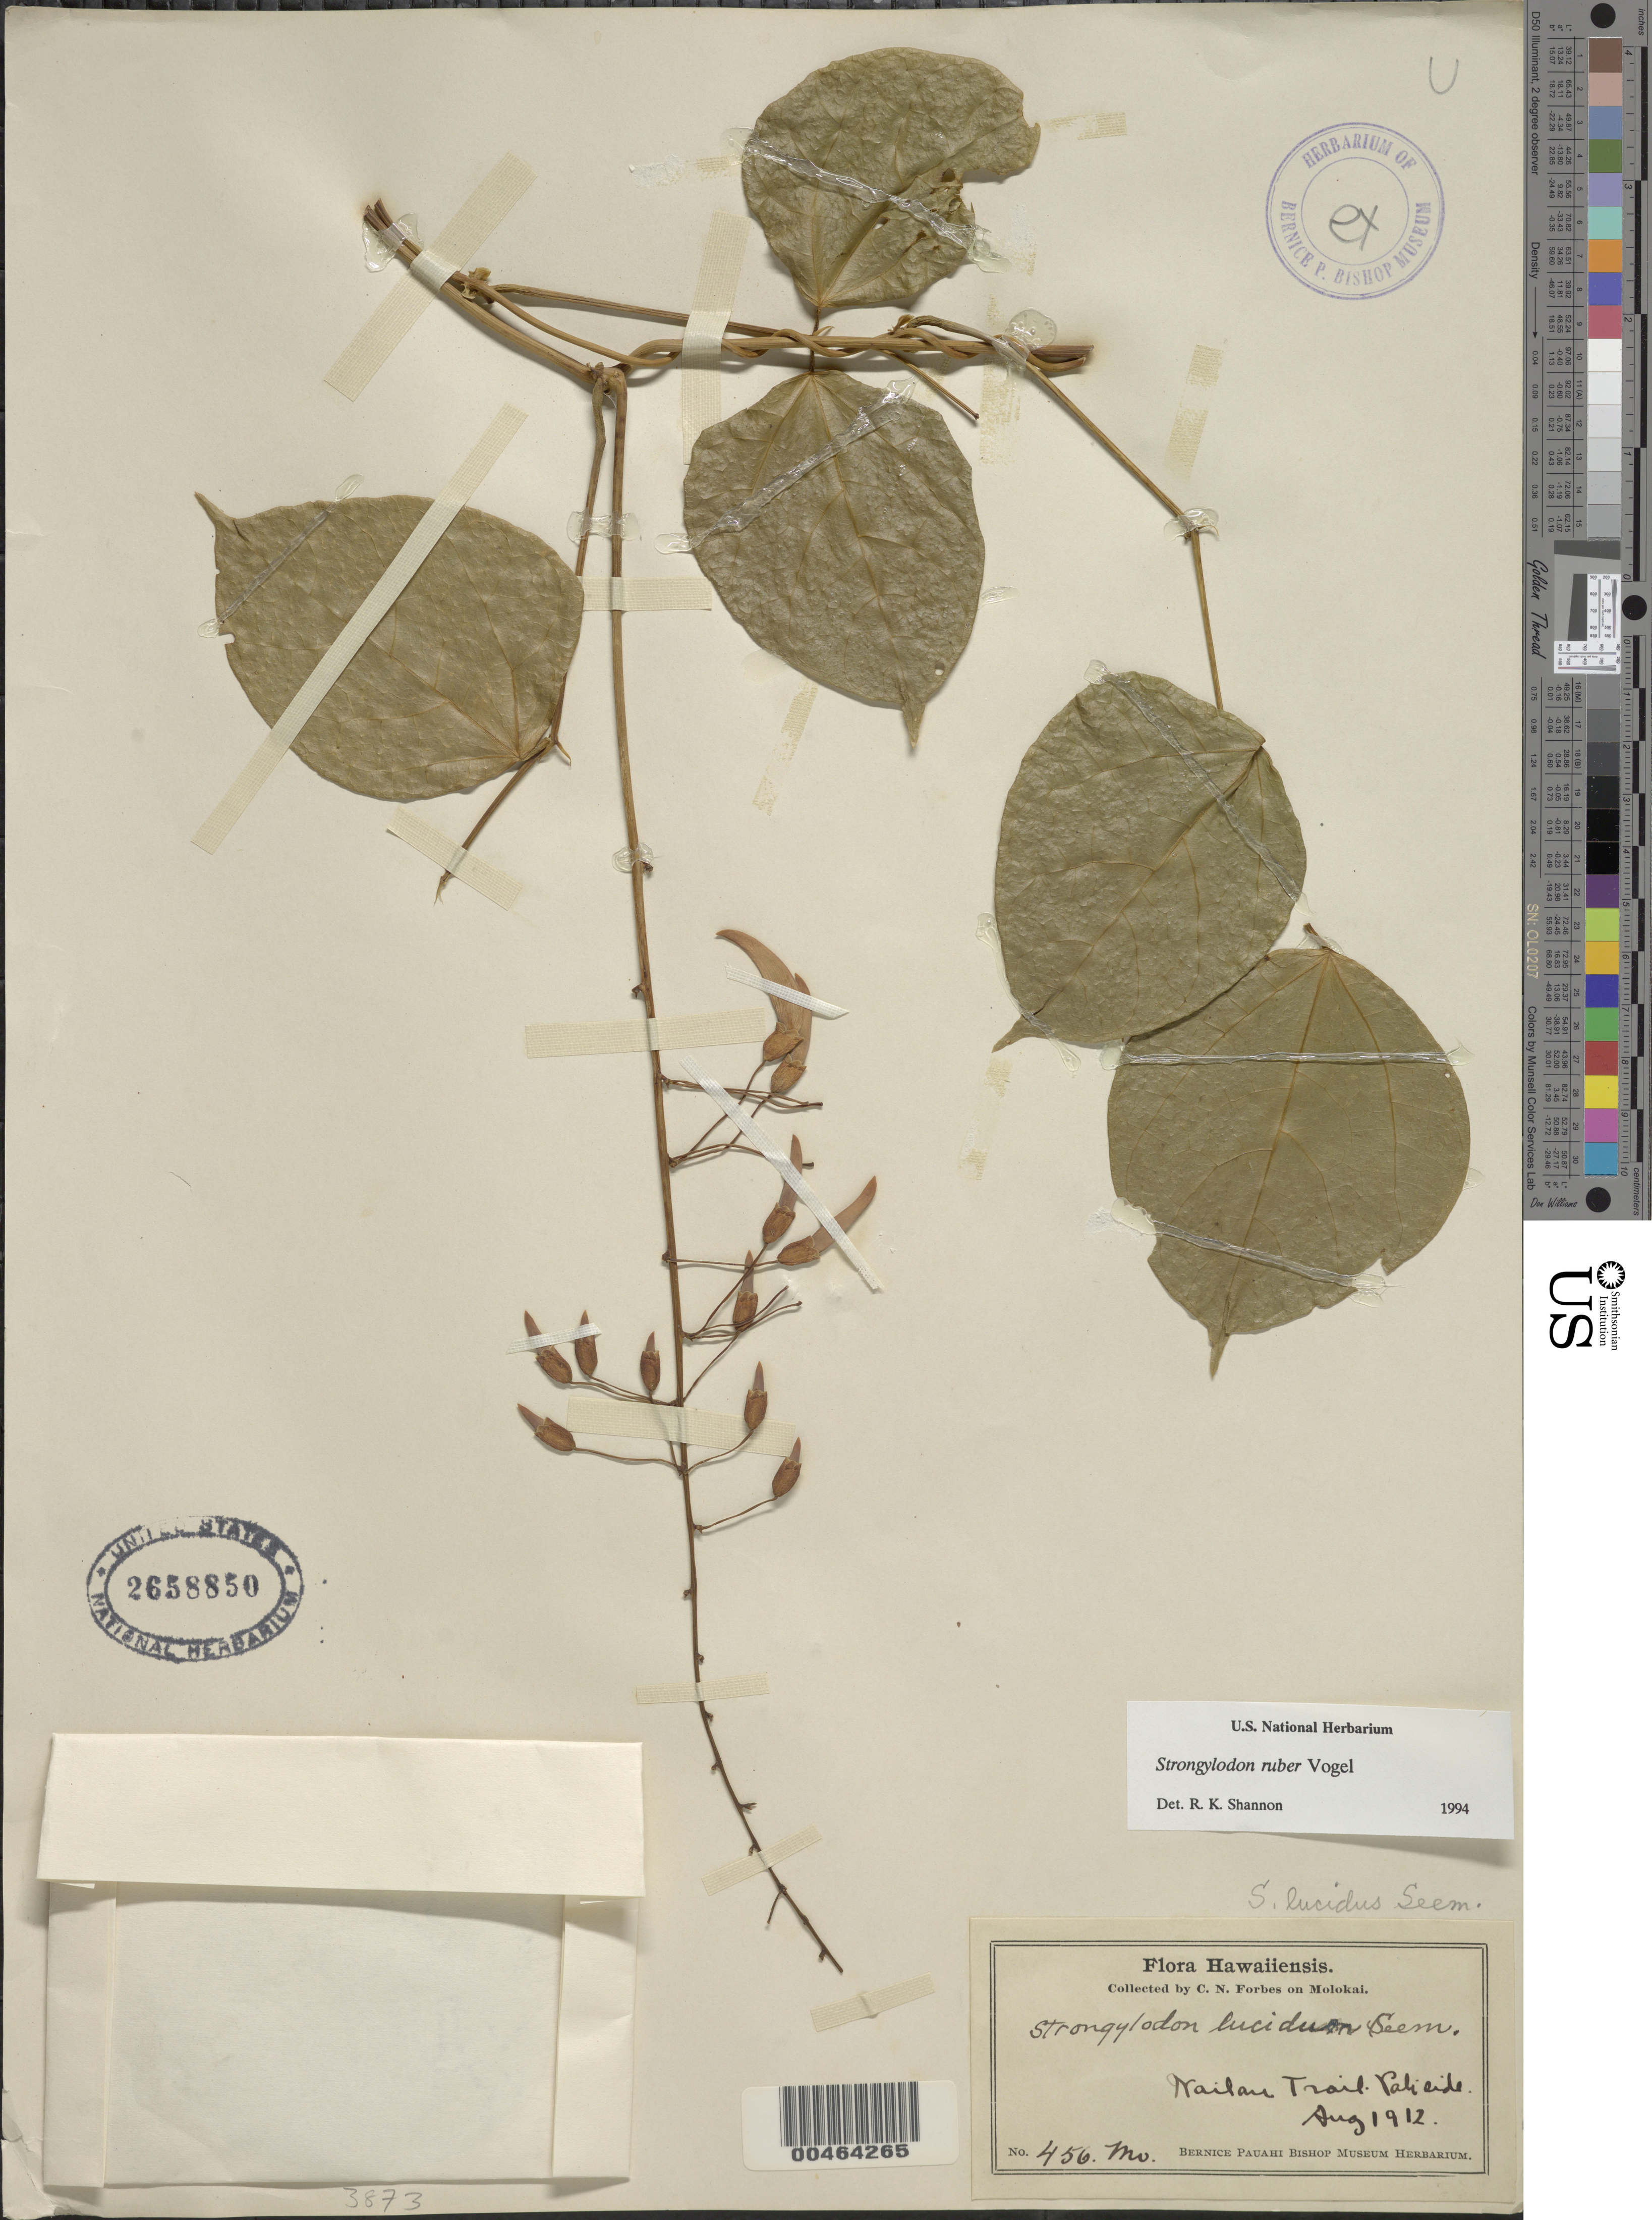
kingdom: Plantae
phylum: Tracheophyta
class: Magnoliopsida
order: Fabales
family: Fabaceae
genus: Strongylodon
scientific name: Strongylodon ruber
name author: Vogel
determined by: Shannon, R. K., (UNITED STATES)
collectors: C. N. Forbes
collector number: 456.Mo.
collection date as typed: Aug 1912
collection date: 1912-08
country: United States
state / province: Hawaii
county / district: Maui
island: Moloka'i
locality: Wailau Trail. Pali side.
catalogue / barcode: US 2658850